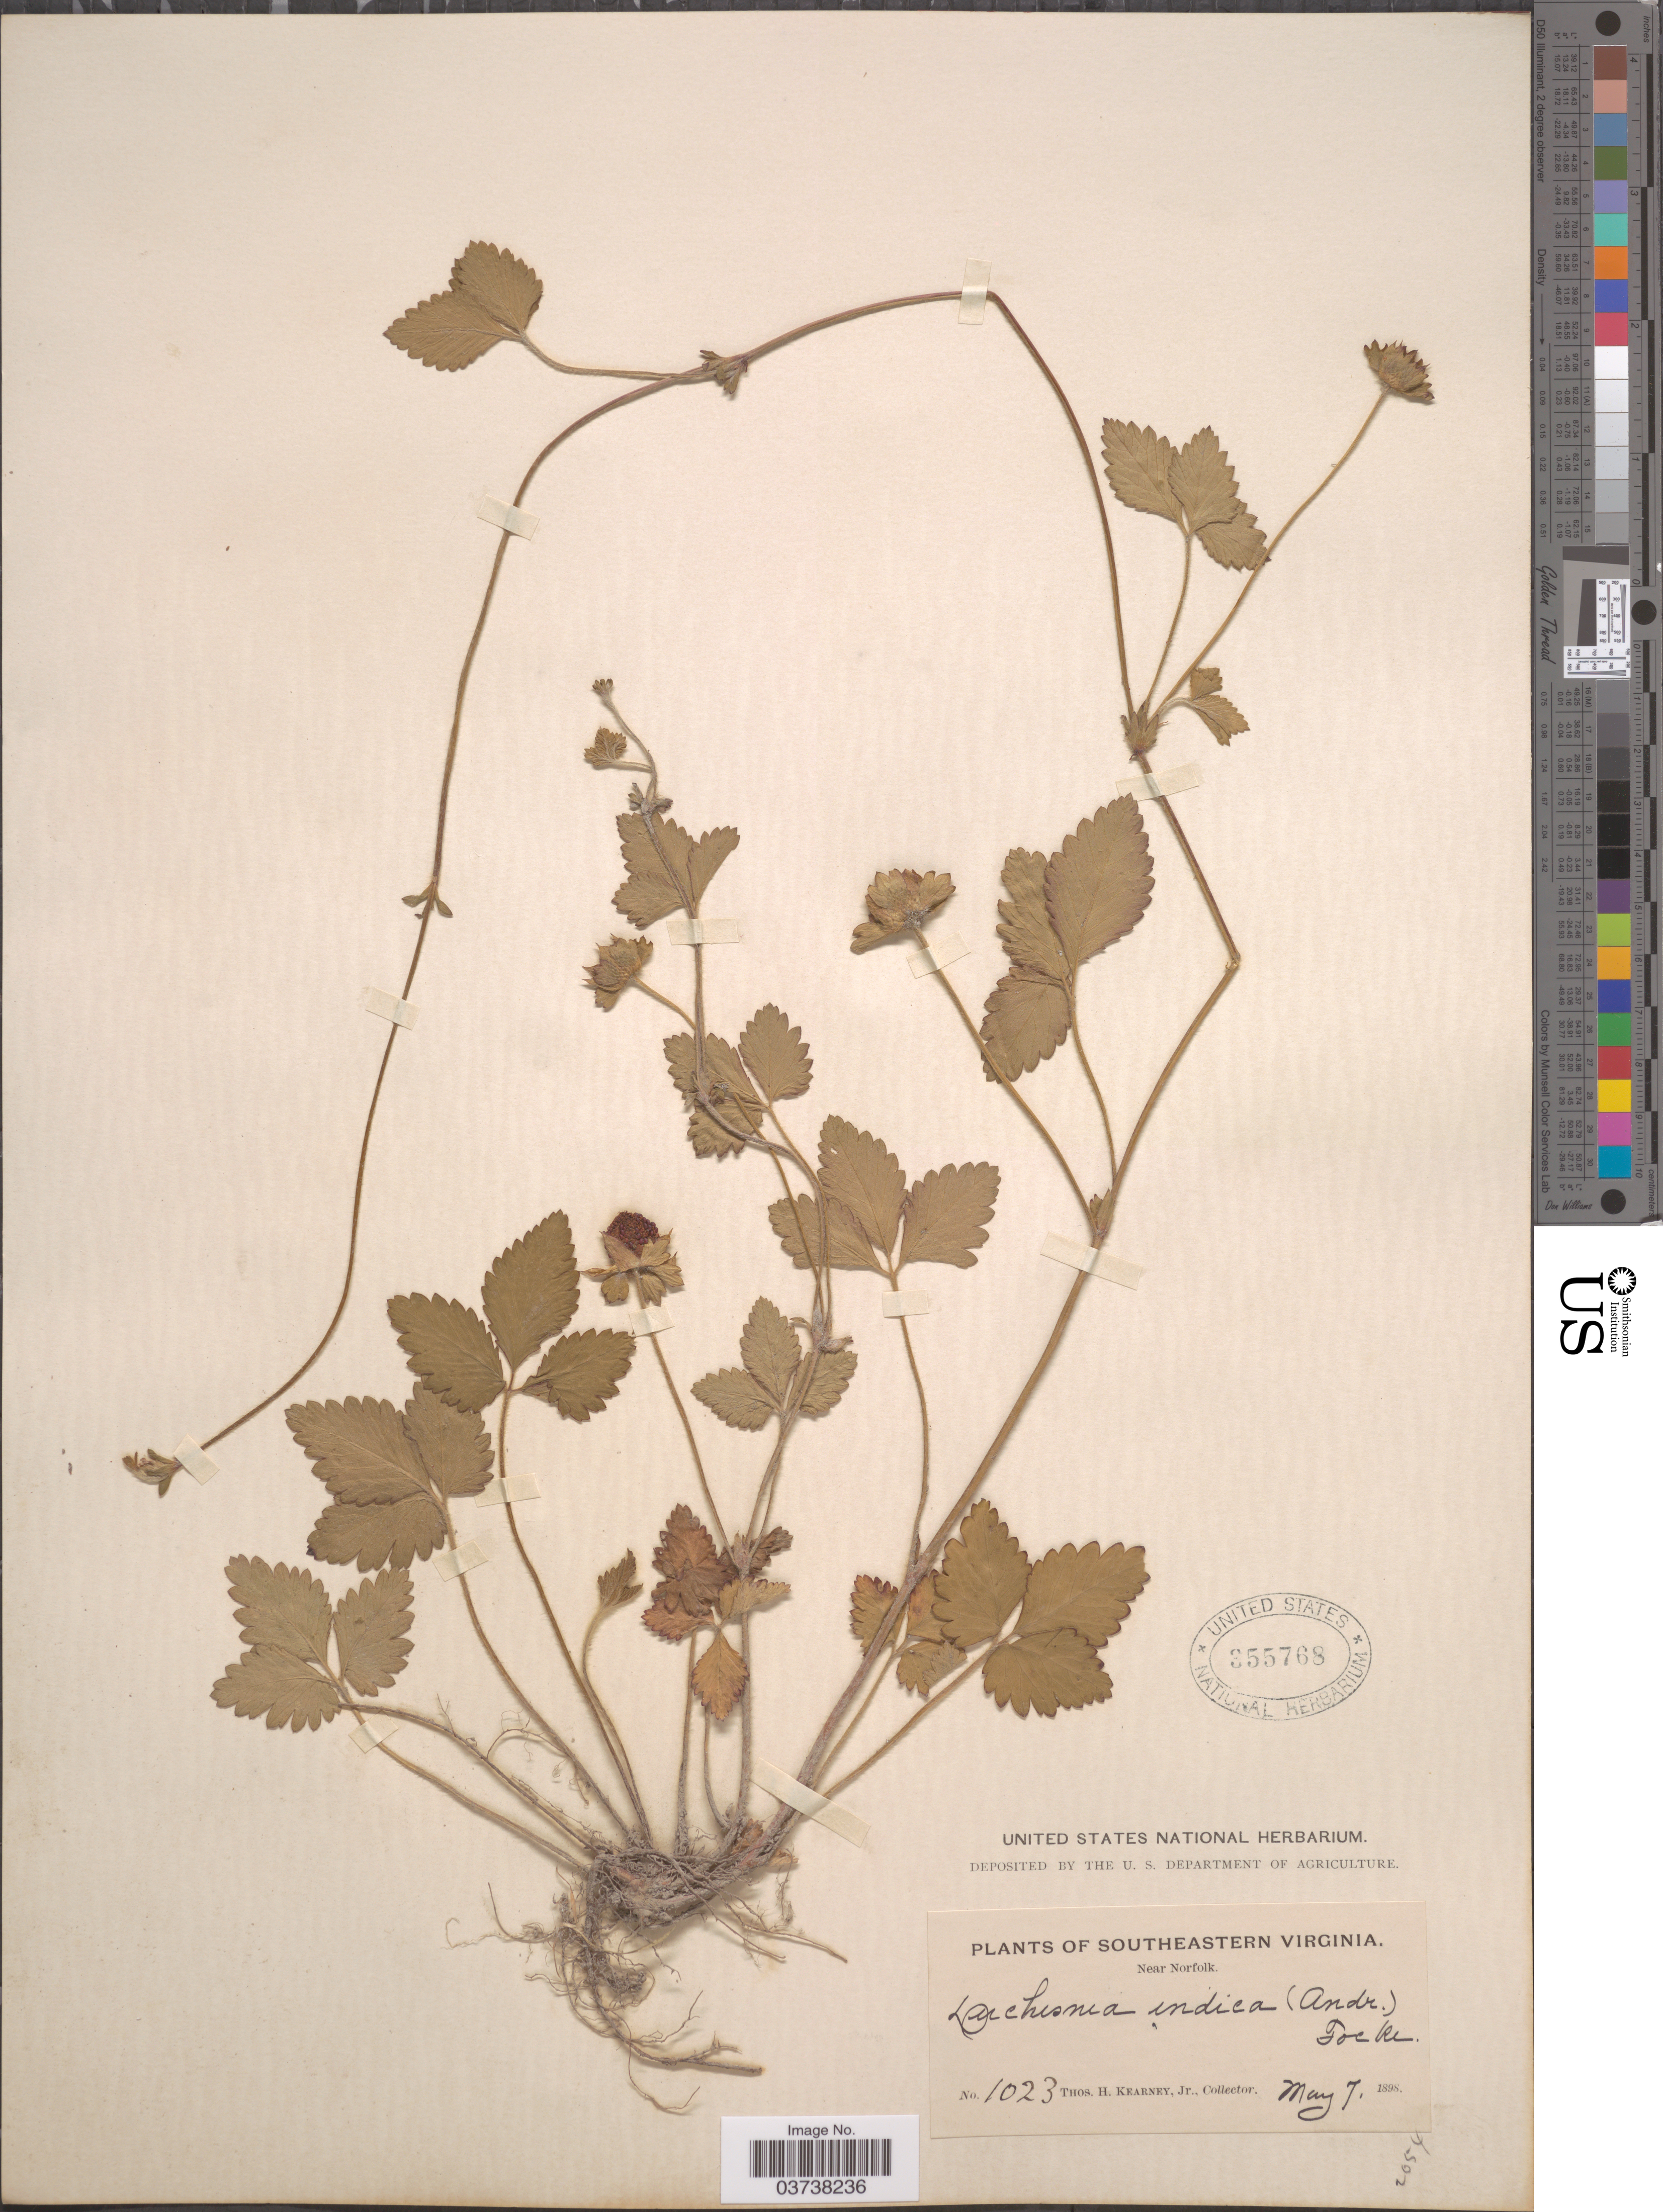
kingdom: Plantae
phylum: Tracheophyta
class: Magnoliopsida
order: Rosales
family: Rosaceae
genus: Potentilla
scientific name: Potentilla indica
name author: (Andrews) Th. Wolf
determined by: Strong, Mark T., (BOT), Smithsonian Institution - National Museum of Natural History (UNITED STATES)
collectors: T. H. Kearney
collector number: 1023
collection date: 1898-05-07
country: United States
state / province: Virginia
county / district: City of Norfolk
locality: Southeastern Virginia. Near Norfolk.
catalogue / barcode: US 355768